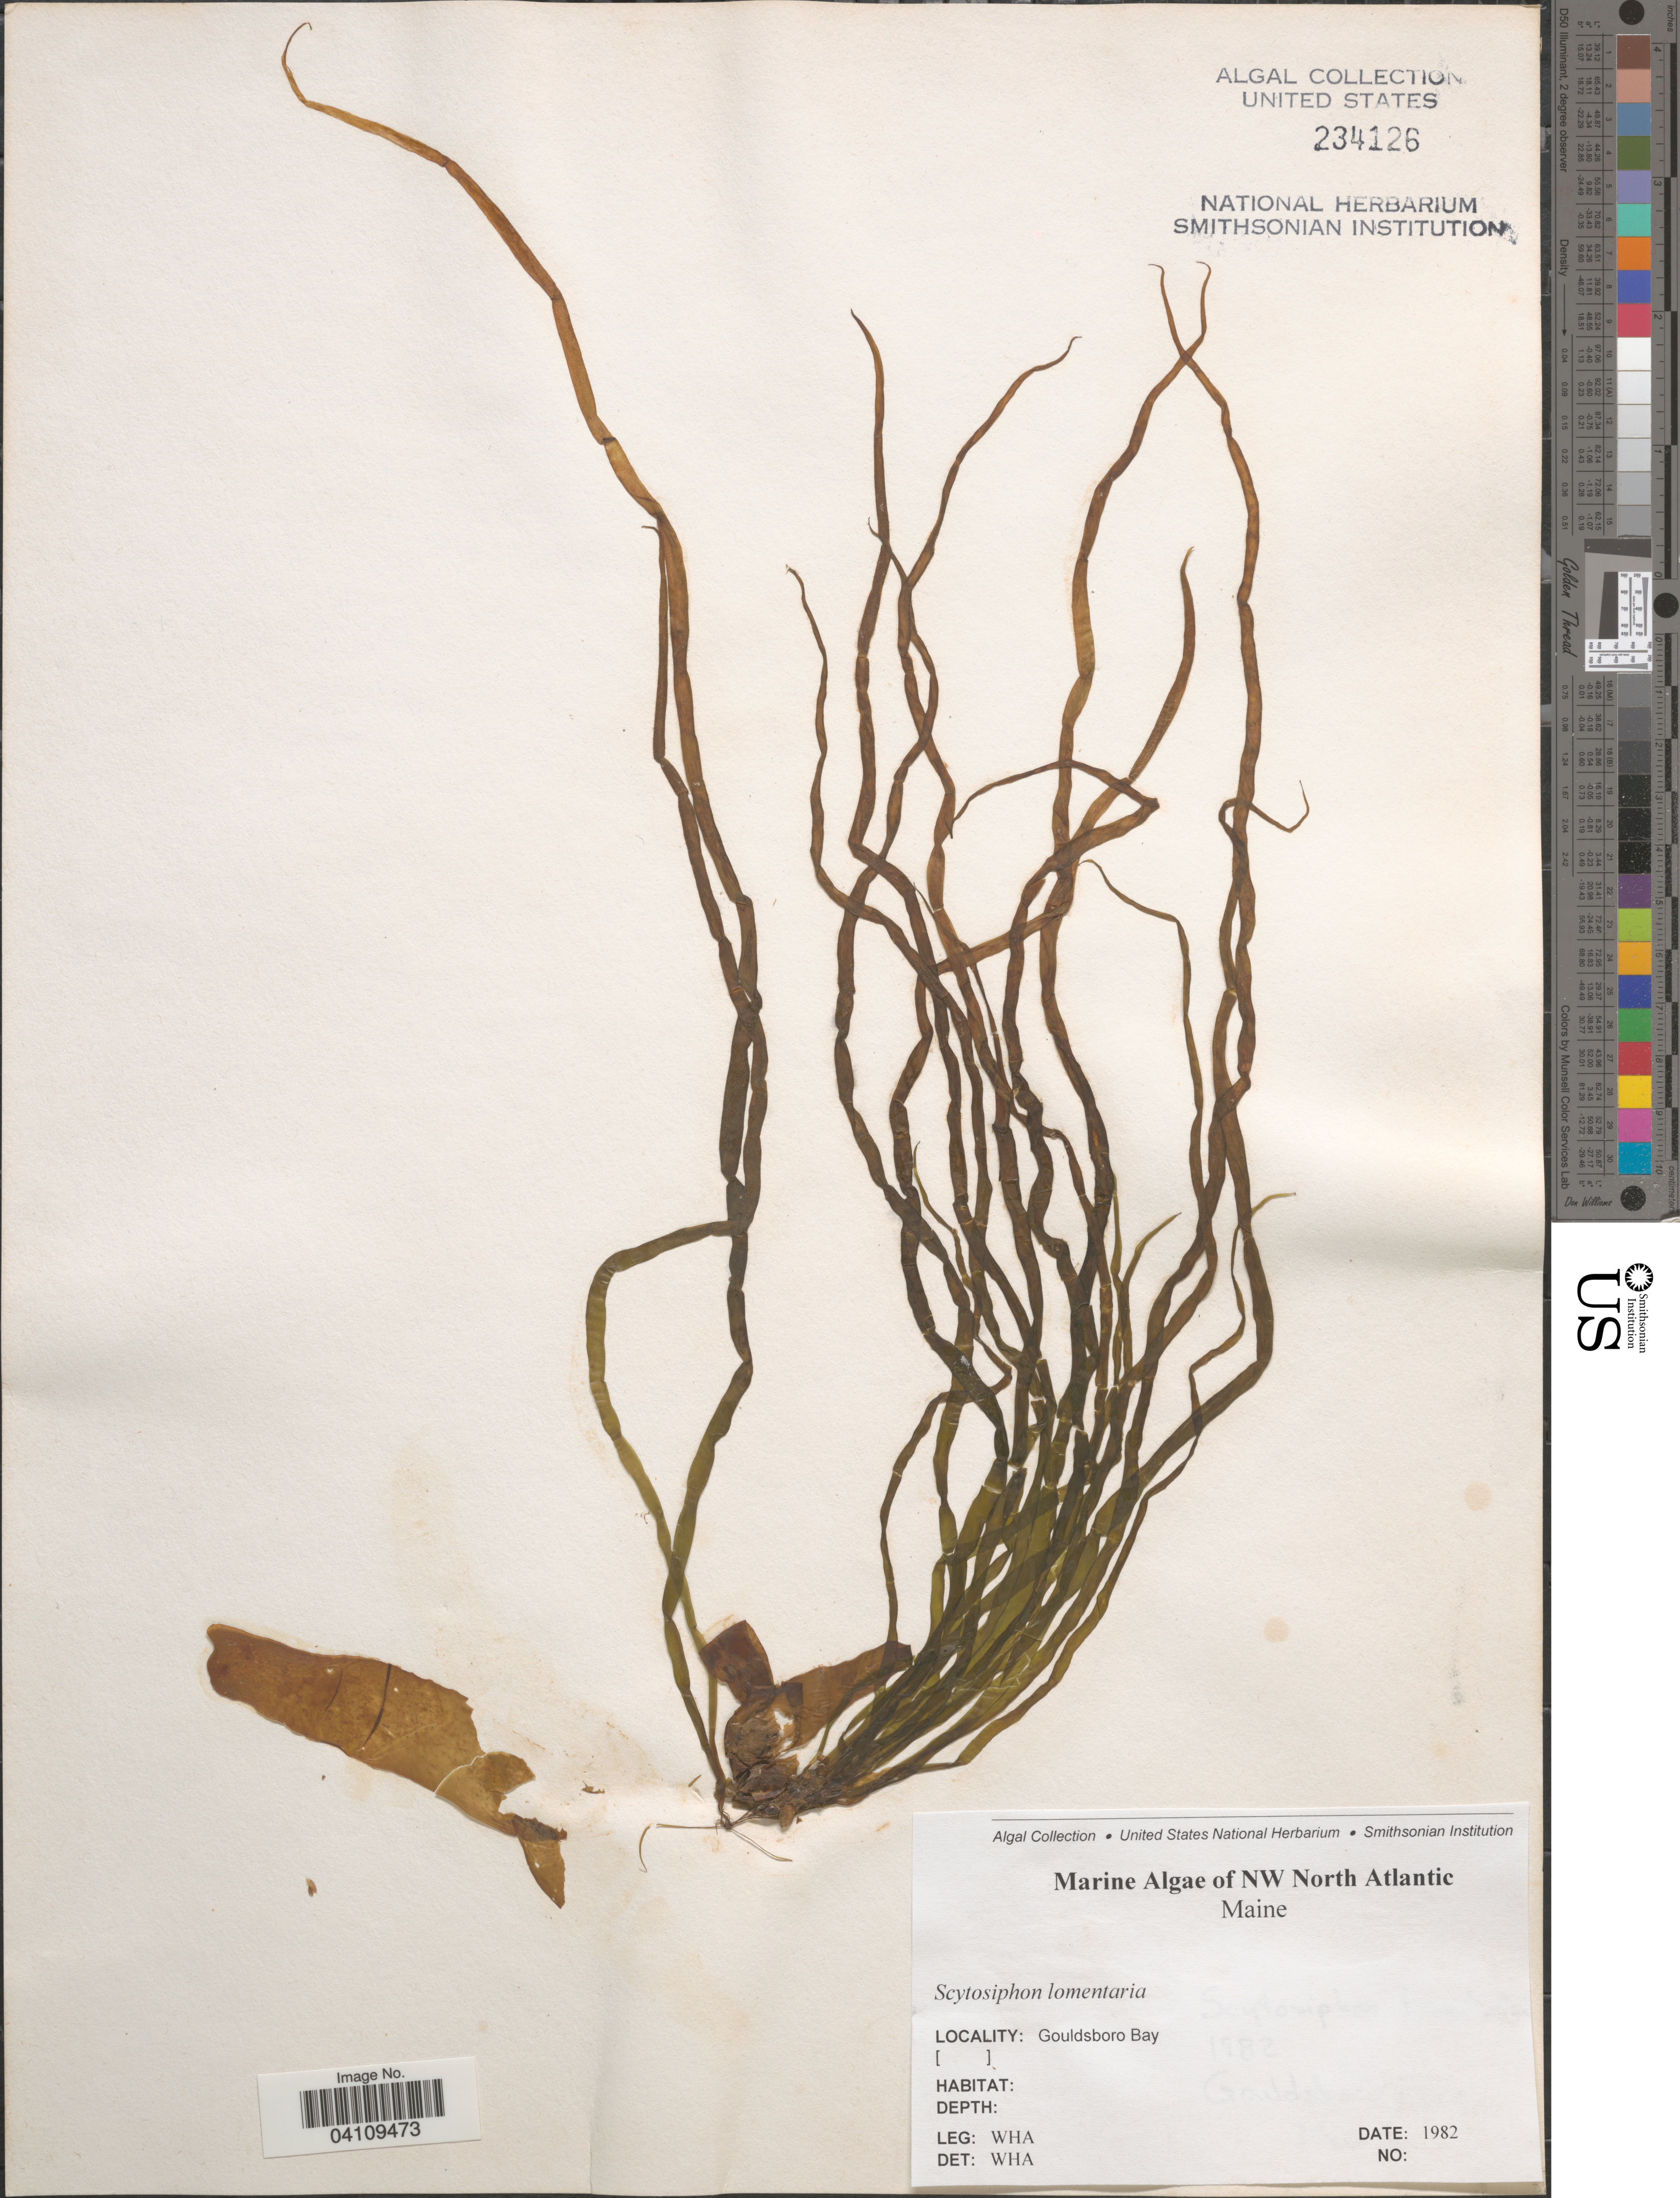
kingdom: Chromista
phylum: Ochrophyta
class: Phaeophyceae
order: Scytosiphonales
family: Scytosiphonaceae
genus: Scytosiphon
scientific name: Scytosiphon lomentaria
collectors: W. H. Adey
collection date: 1982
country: United States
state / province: Maine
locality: NW North Atlantic. Gouldsboro Bay.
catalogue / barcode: US 234126